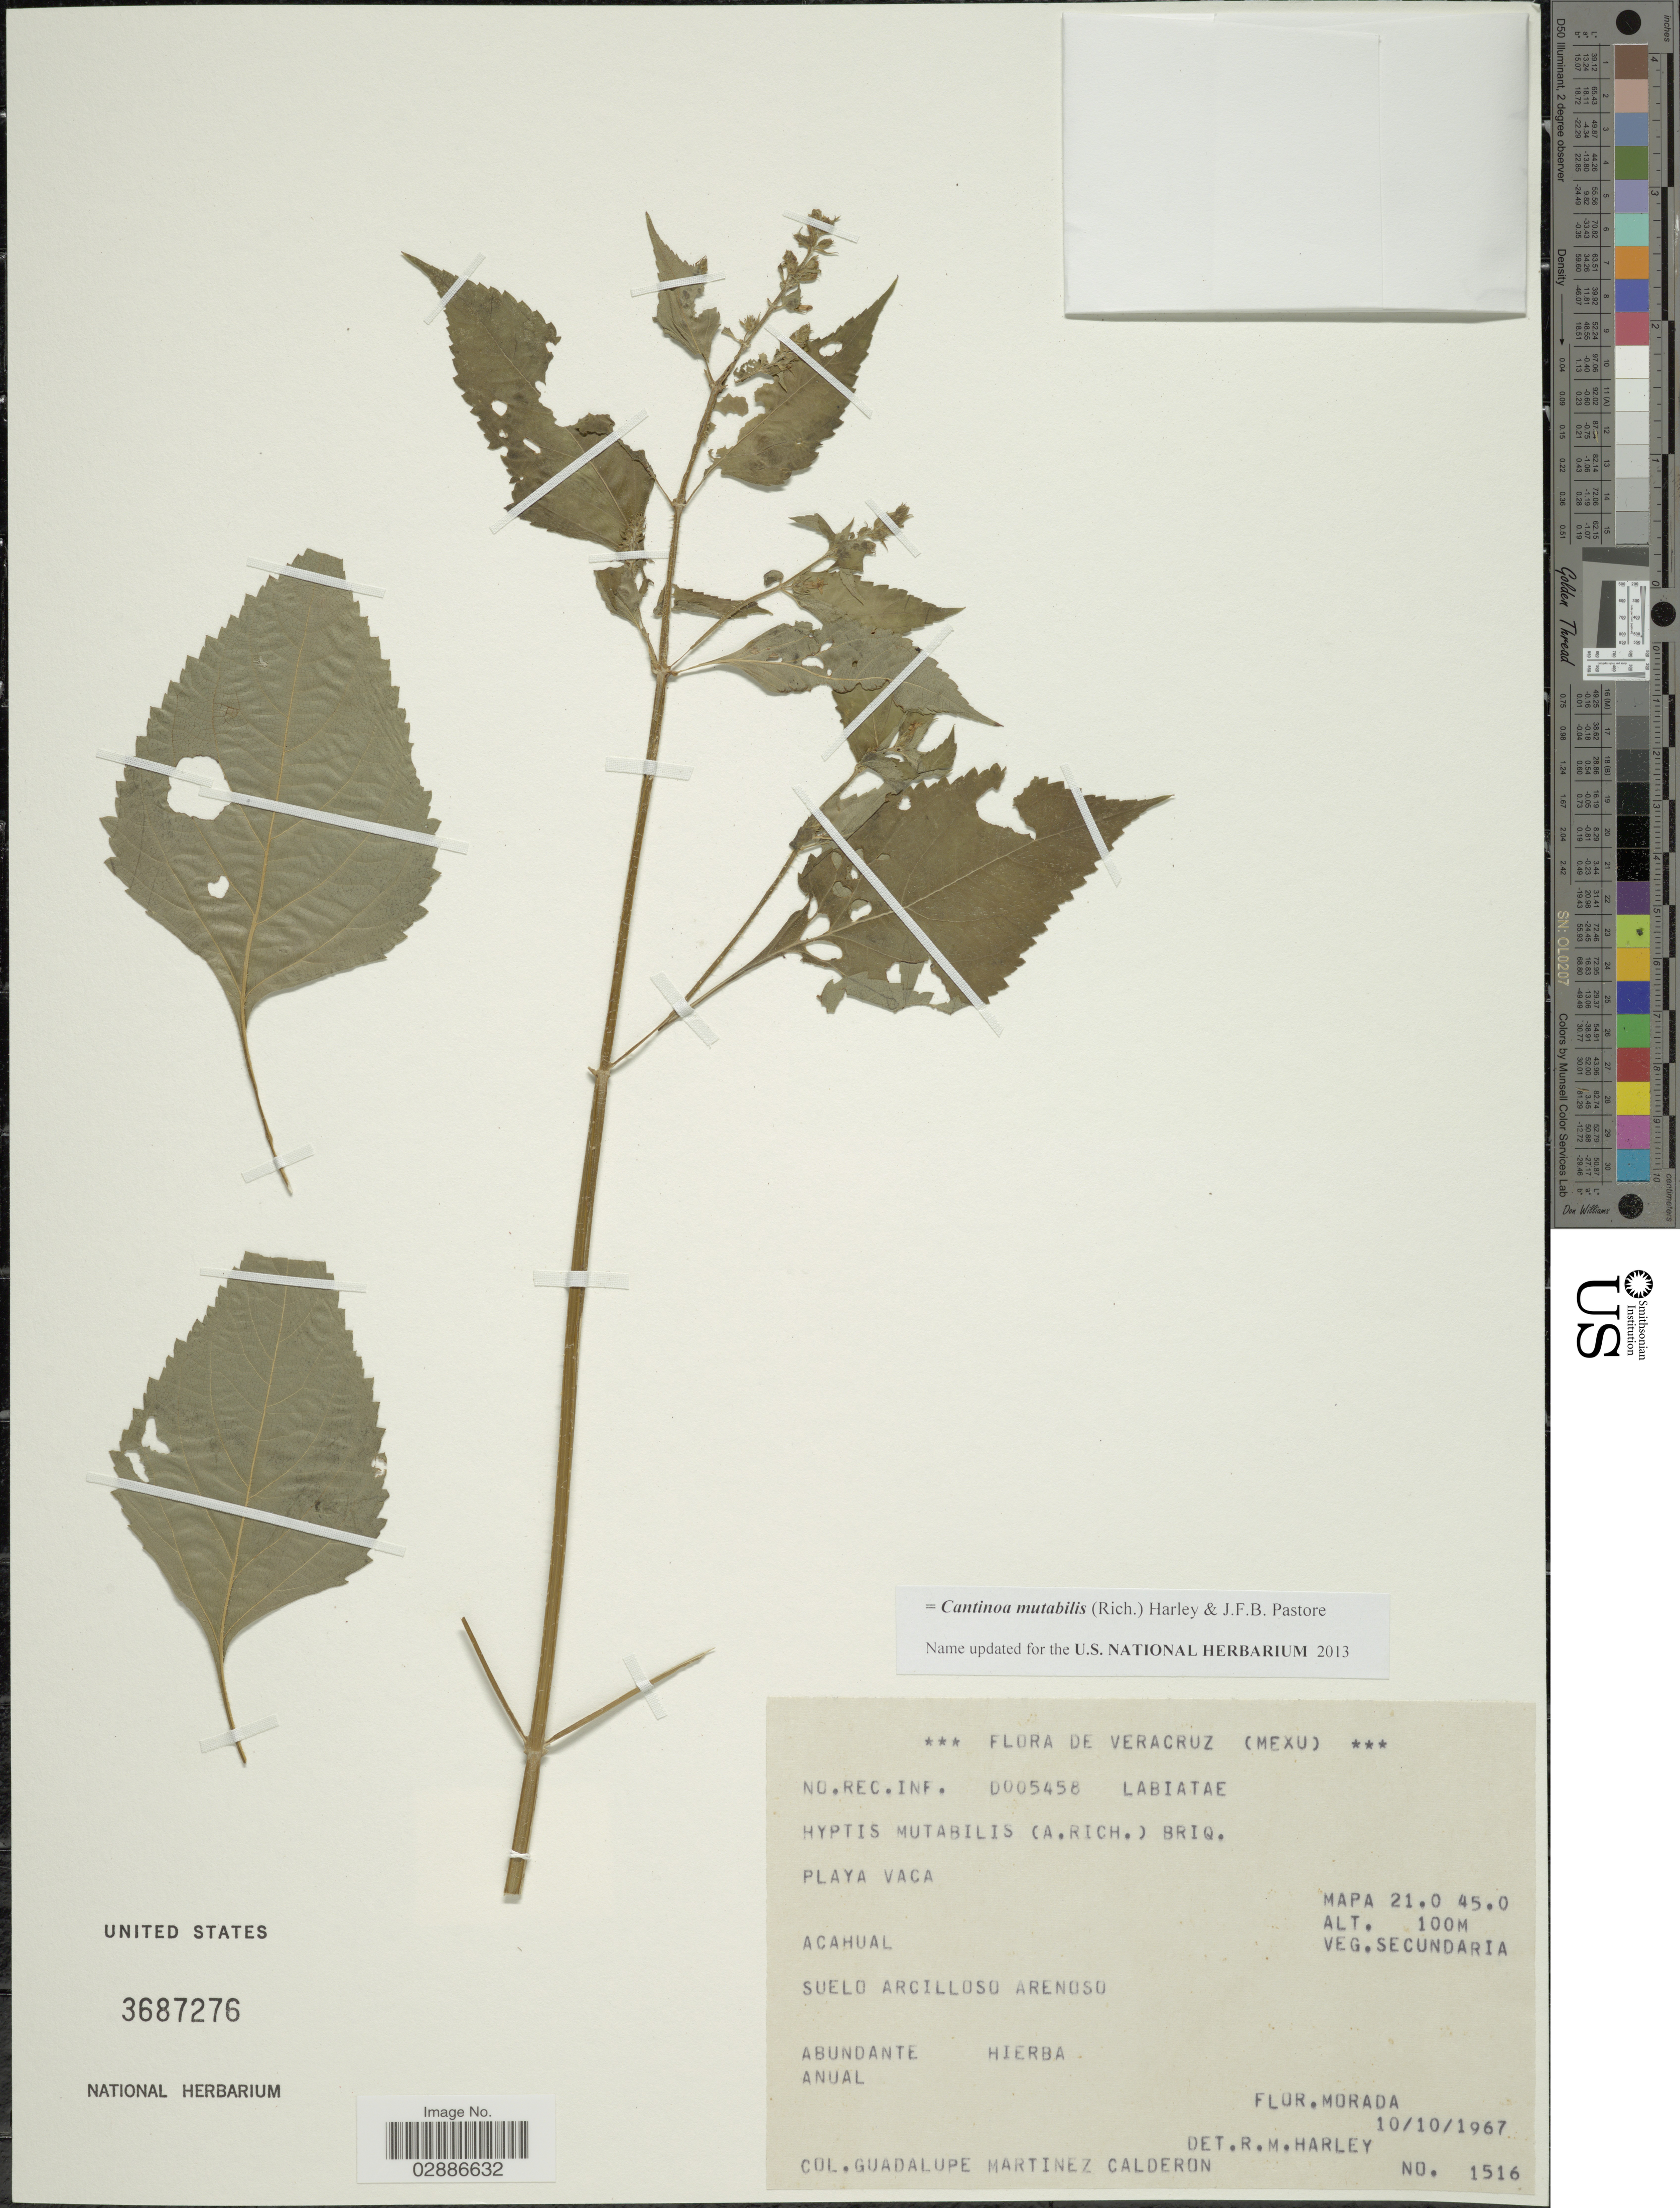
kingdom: Plantae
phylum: Tracheophyta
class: Magnoliopsida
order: Lamiales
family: Lamiaceae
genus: Cantinoa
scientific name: Cantinoa mutabilis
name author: (Epling) Harley & J.F.B. Pastore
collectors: G. Martinez-C.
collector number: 1516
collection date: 1967-10-10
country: Mexico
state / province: Veracruz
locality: Veracruz. Playa Vaca. Acahual. Mapa 21.0 45.0.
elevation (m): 100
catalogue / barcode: US 3687276